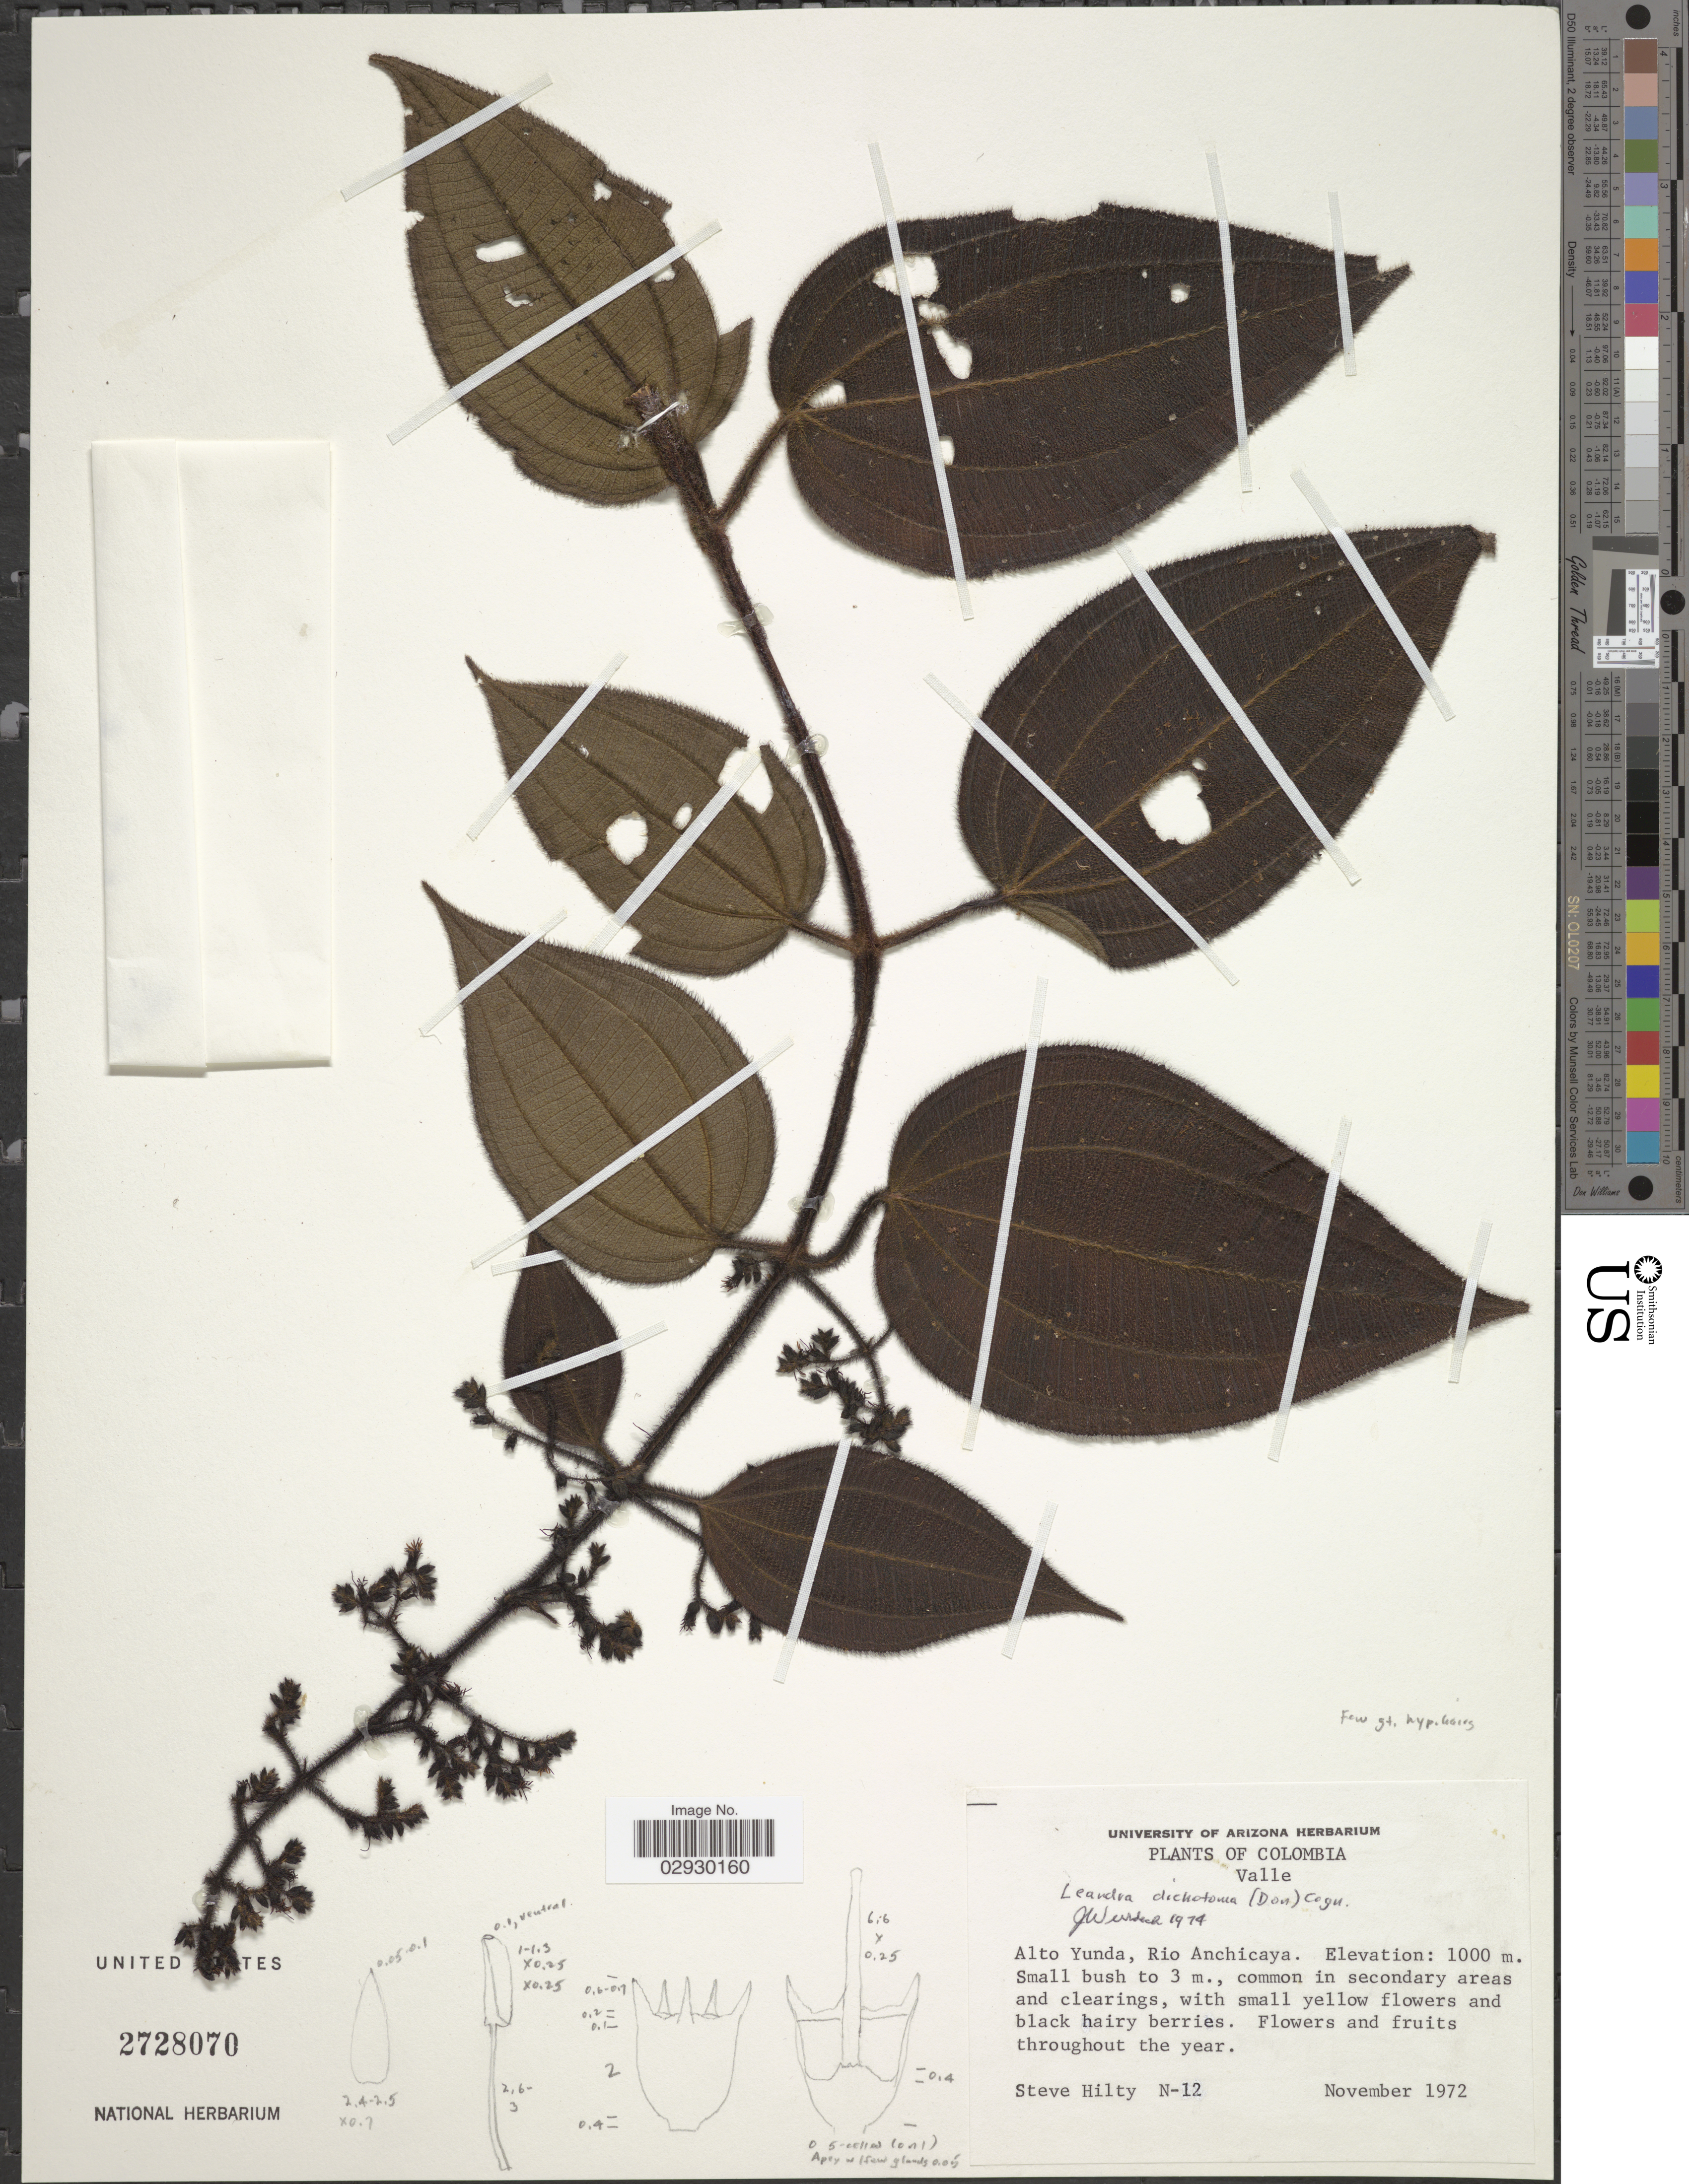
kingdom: Plantae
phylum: Tracheophyta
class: Magnoliopsida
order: Myrtales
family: Melastomataceae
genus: Leandra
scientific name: Leandra sp.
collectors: S. Hilty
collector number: N-12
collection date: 1972-11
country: Colombia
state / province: Valle del Cauca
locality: Valle. Alto Yunda, Rio Anchicaya.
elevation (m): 1000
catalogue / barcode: US 2728070